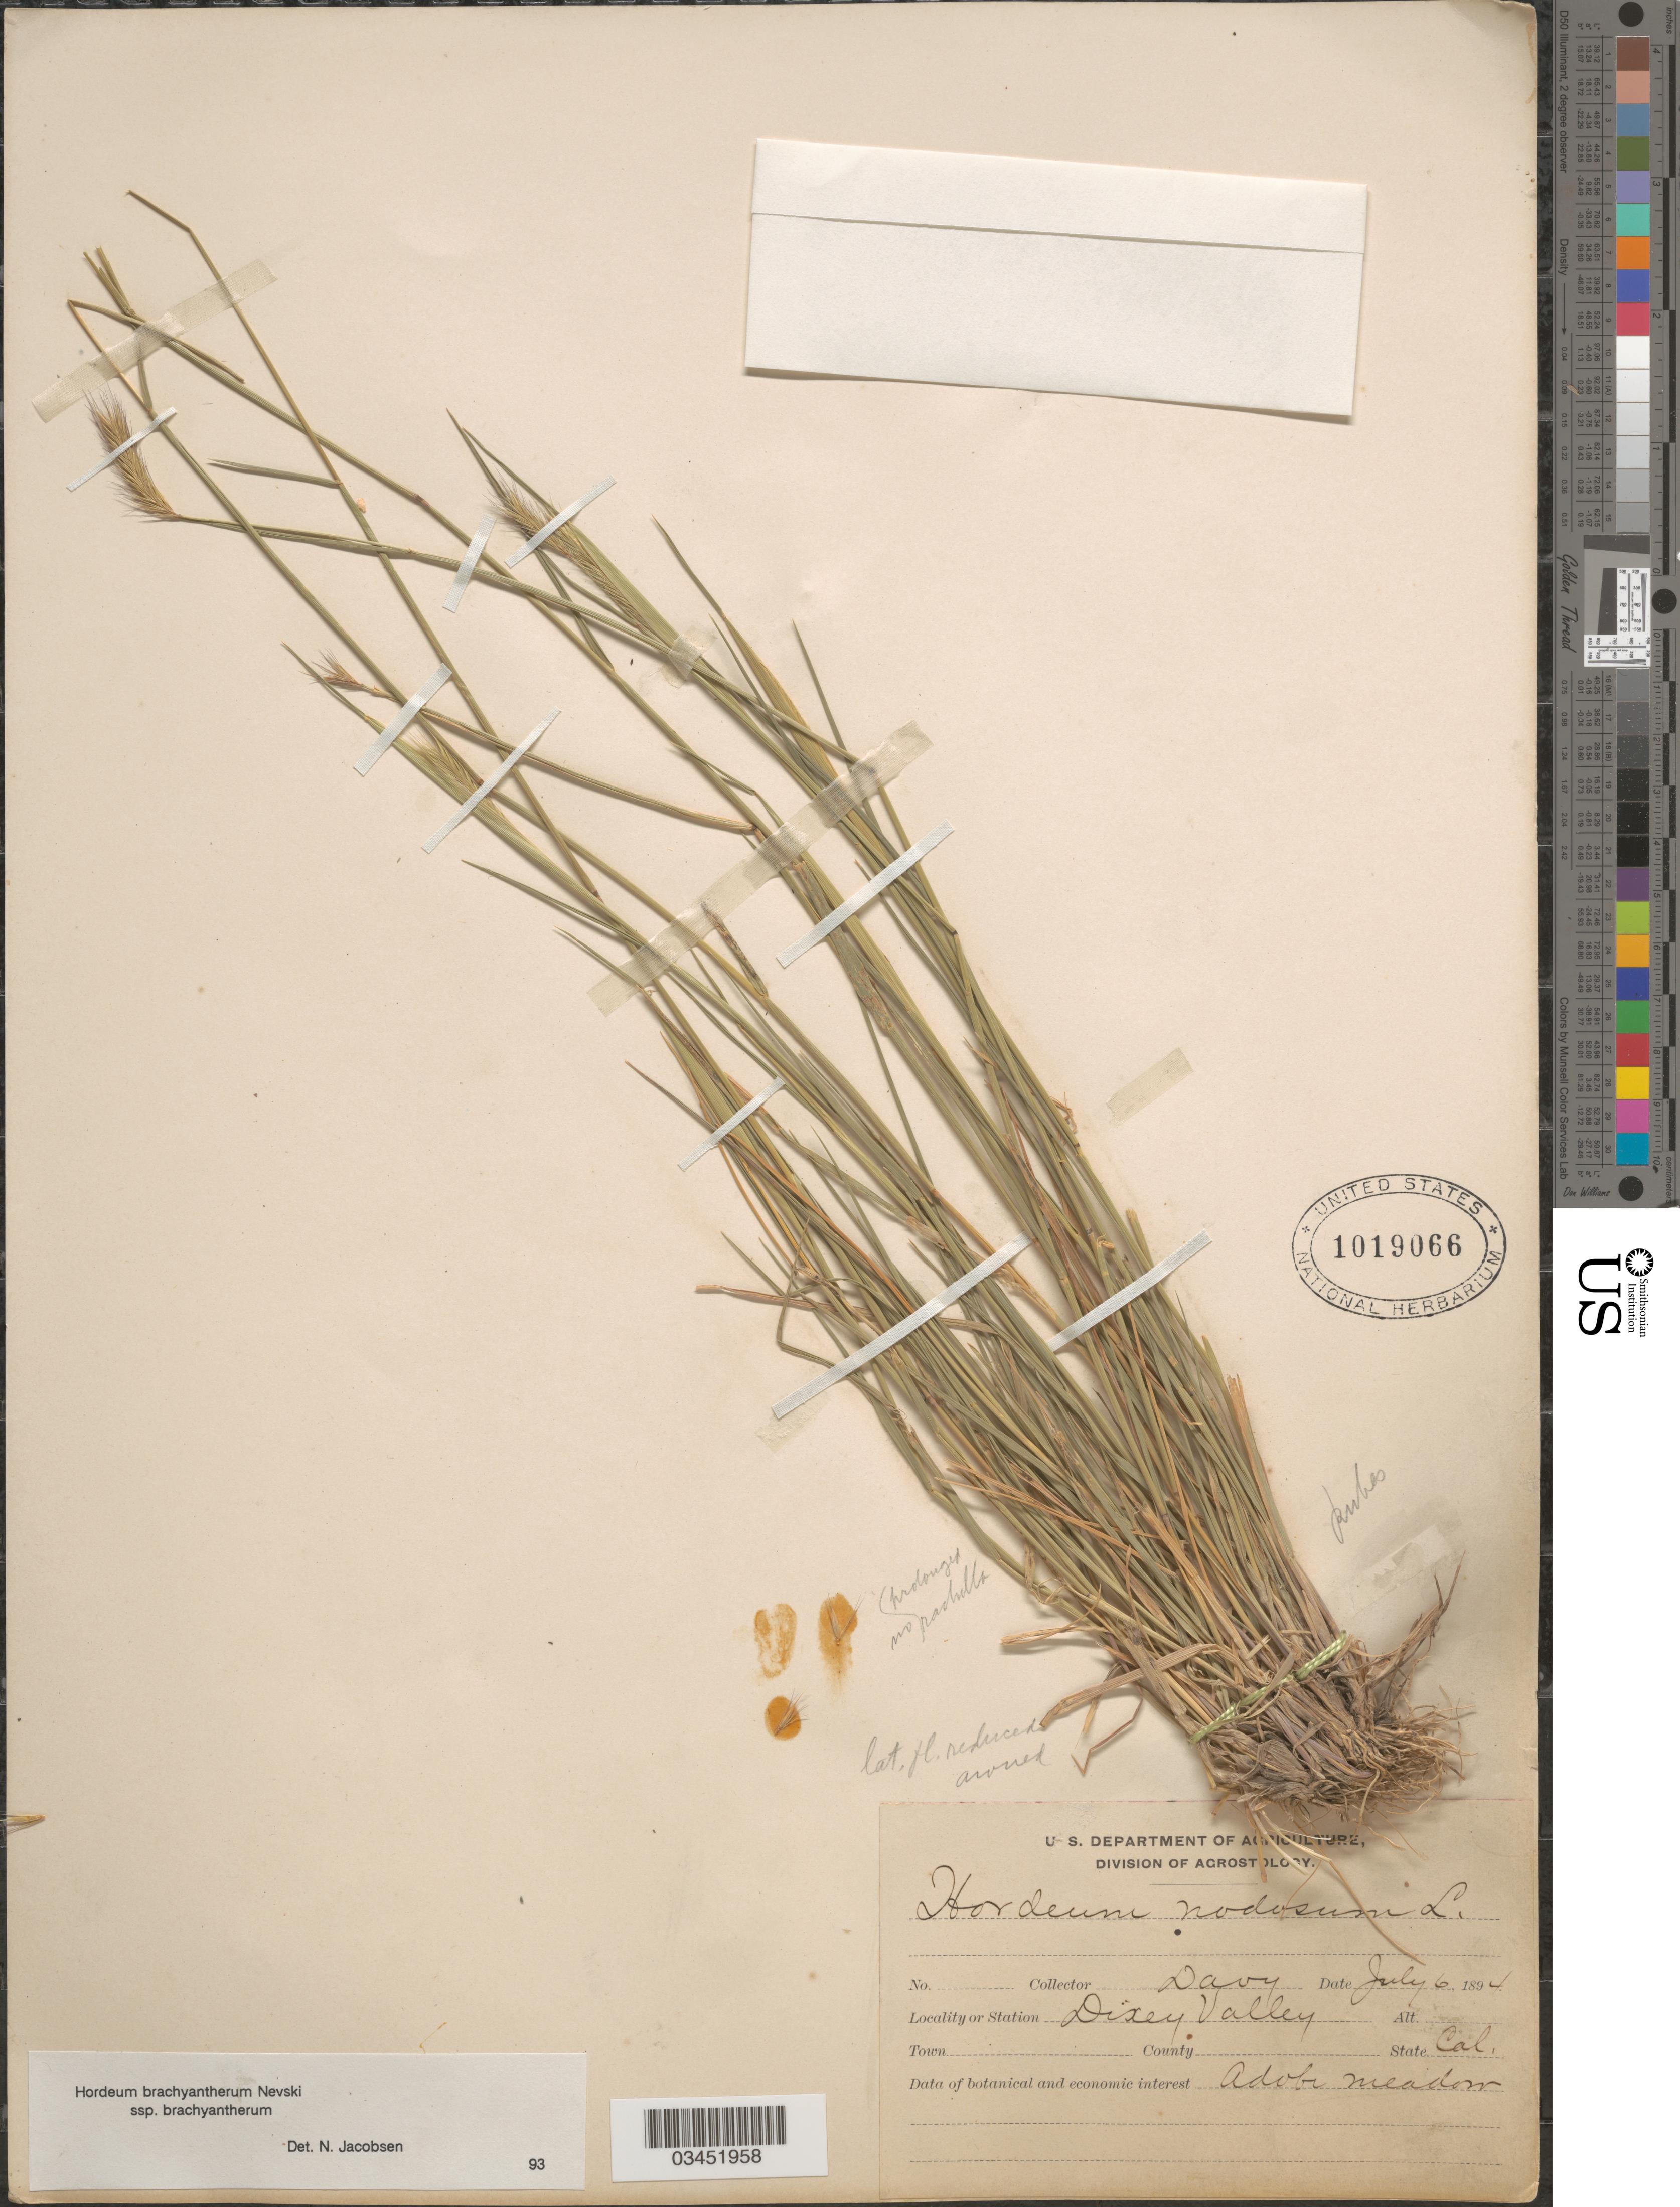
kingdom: Plantae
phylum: Tracheophyta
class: Liliopsida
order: Poales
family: Poaceae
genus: Hordeum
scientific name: Hordeum brachyantherum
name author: Nevski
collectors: Davy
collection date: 1894-07-06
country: United States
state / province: California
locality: Dixey Valley.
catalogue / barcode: US 1019066